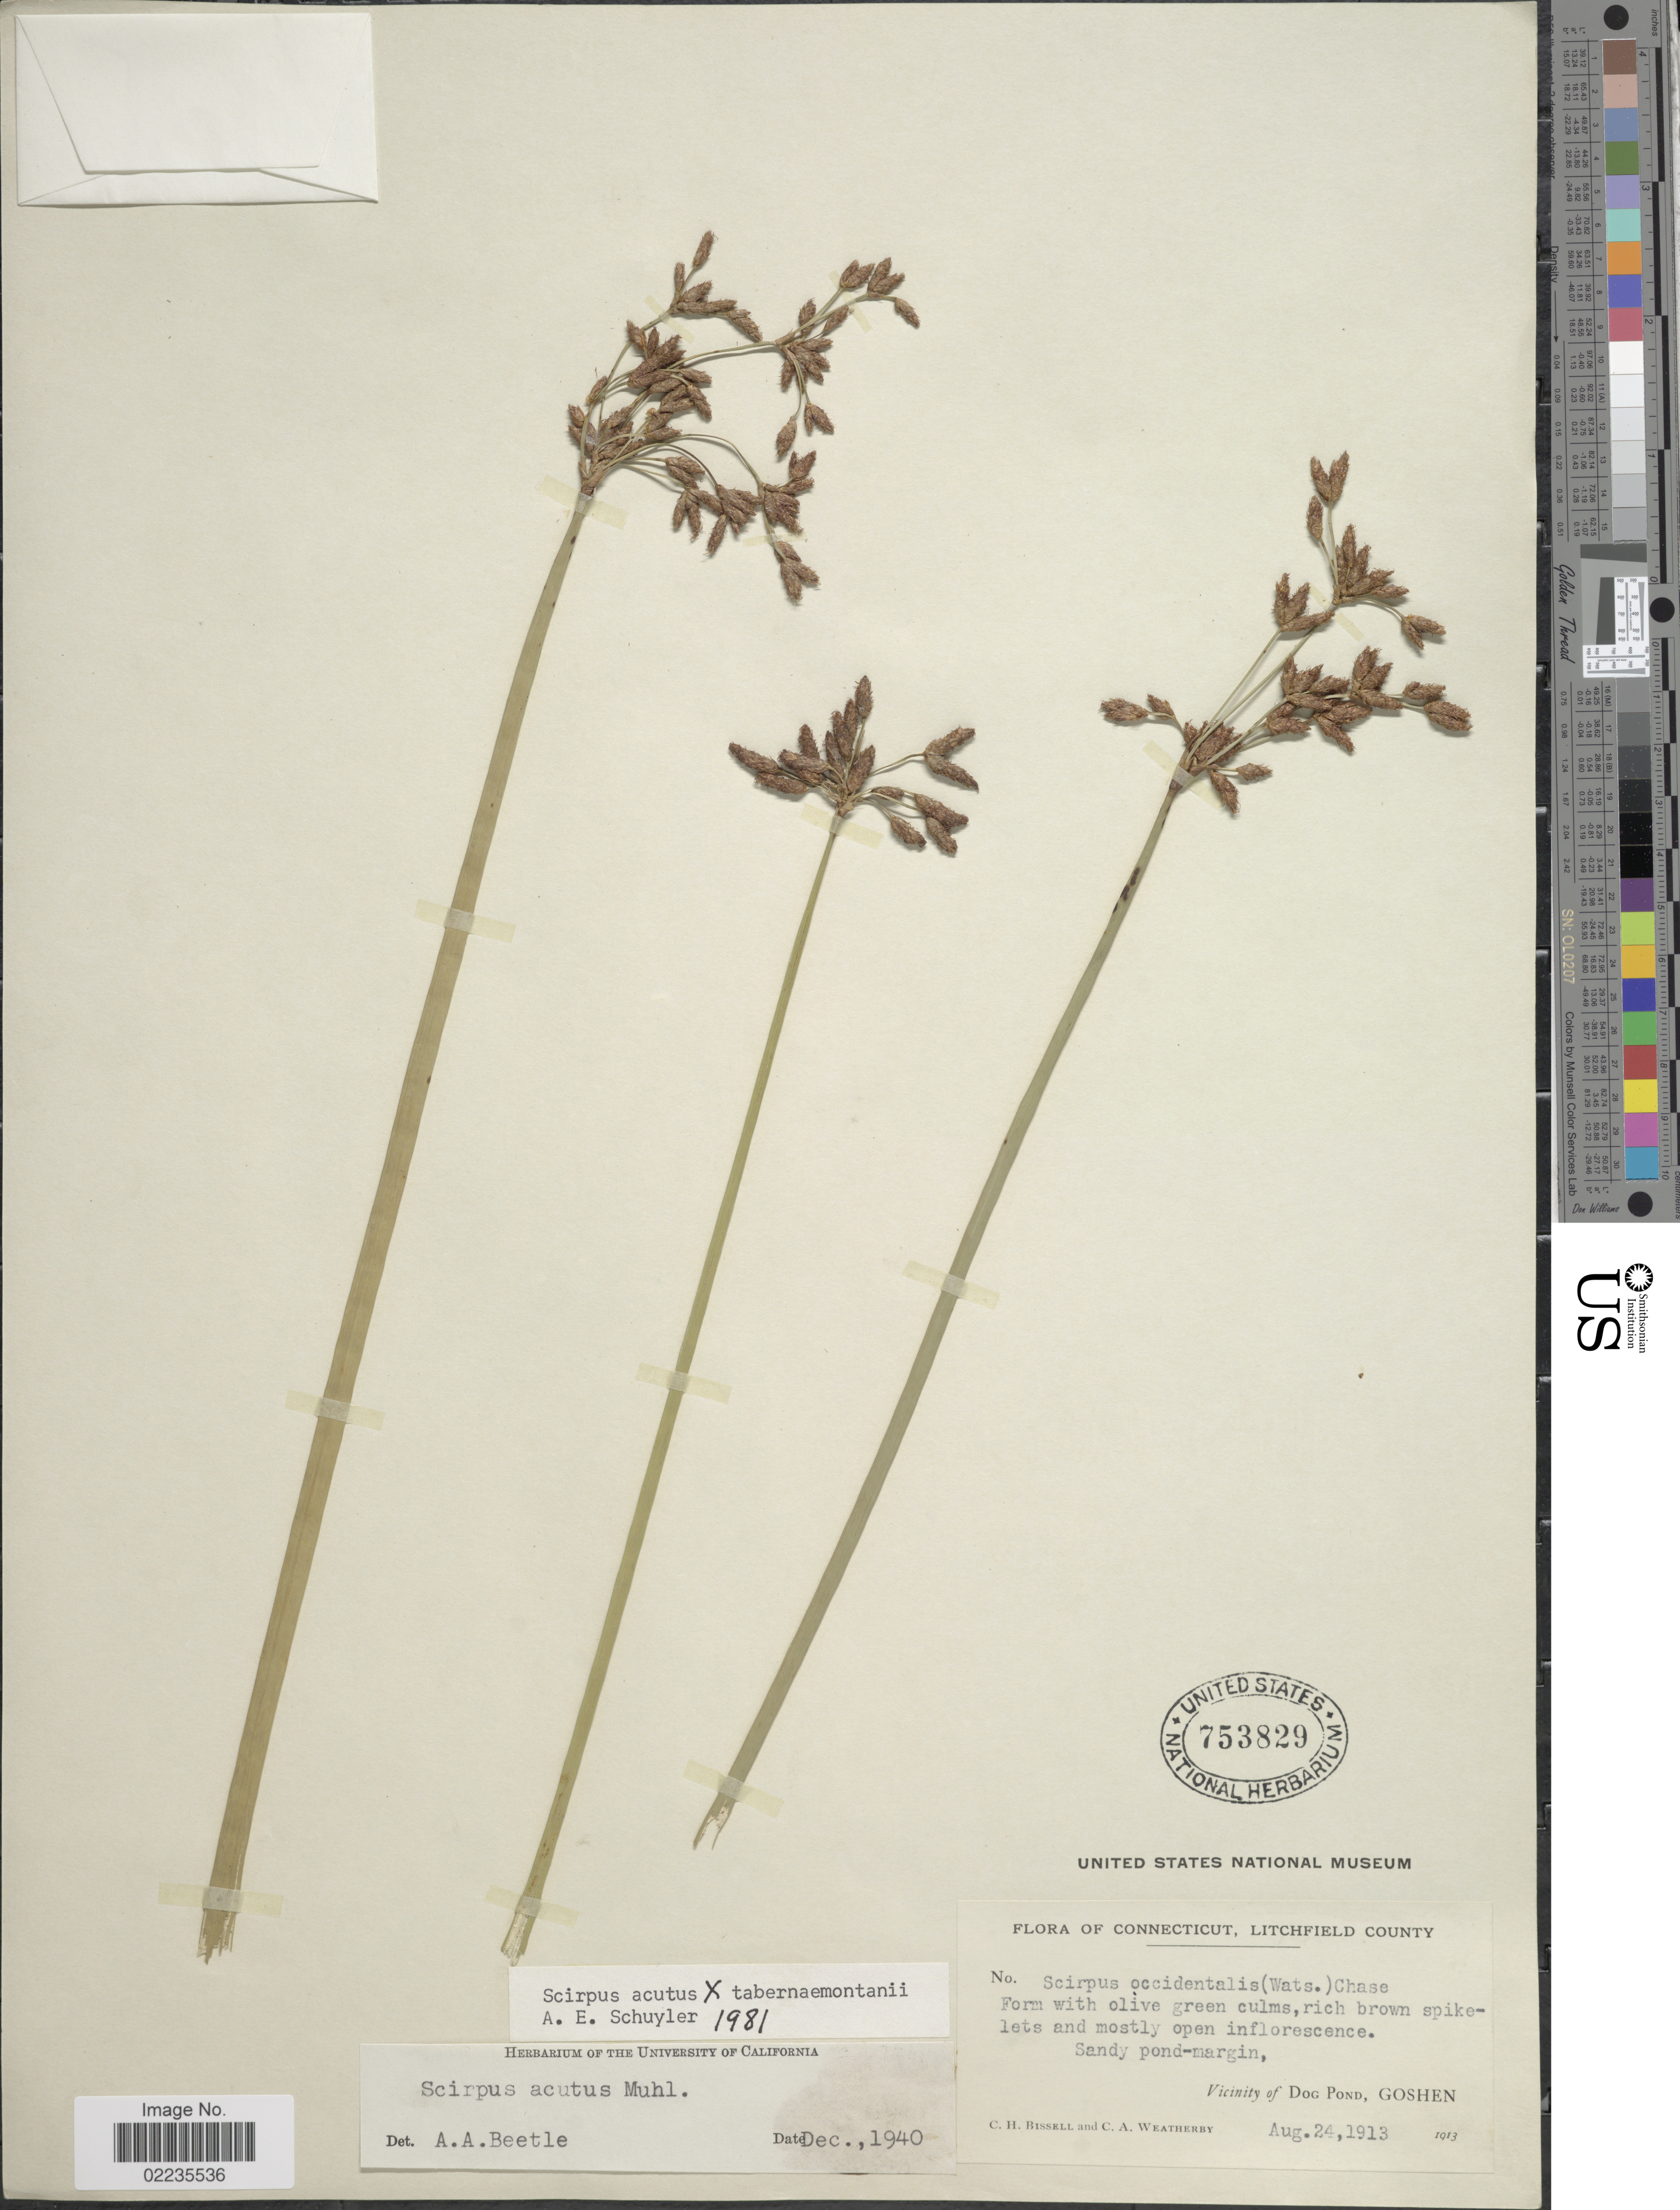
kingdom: Plantae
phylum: Tracheophyta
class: Liliopsida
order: Poales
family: Cyperaceae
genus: Schoenoplectus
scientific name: Schoenoplectus acutus x S. tabernaemontani (C.C. Gmel.) Palla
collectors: C. Bissell & C. A. Weatherby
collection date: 1913-08-24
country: United States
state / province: Connecticut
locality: Litchfield County, Vicinity of Dog Pond, Goshen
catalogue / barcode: US 753829